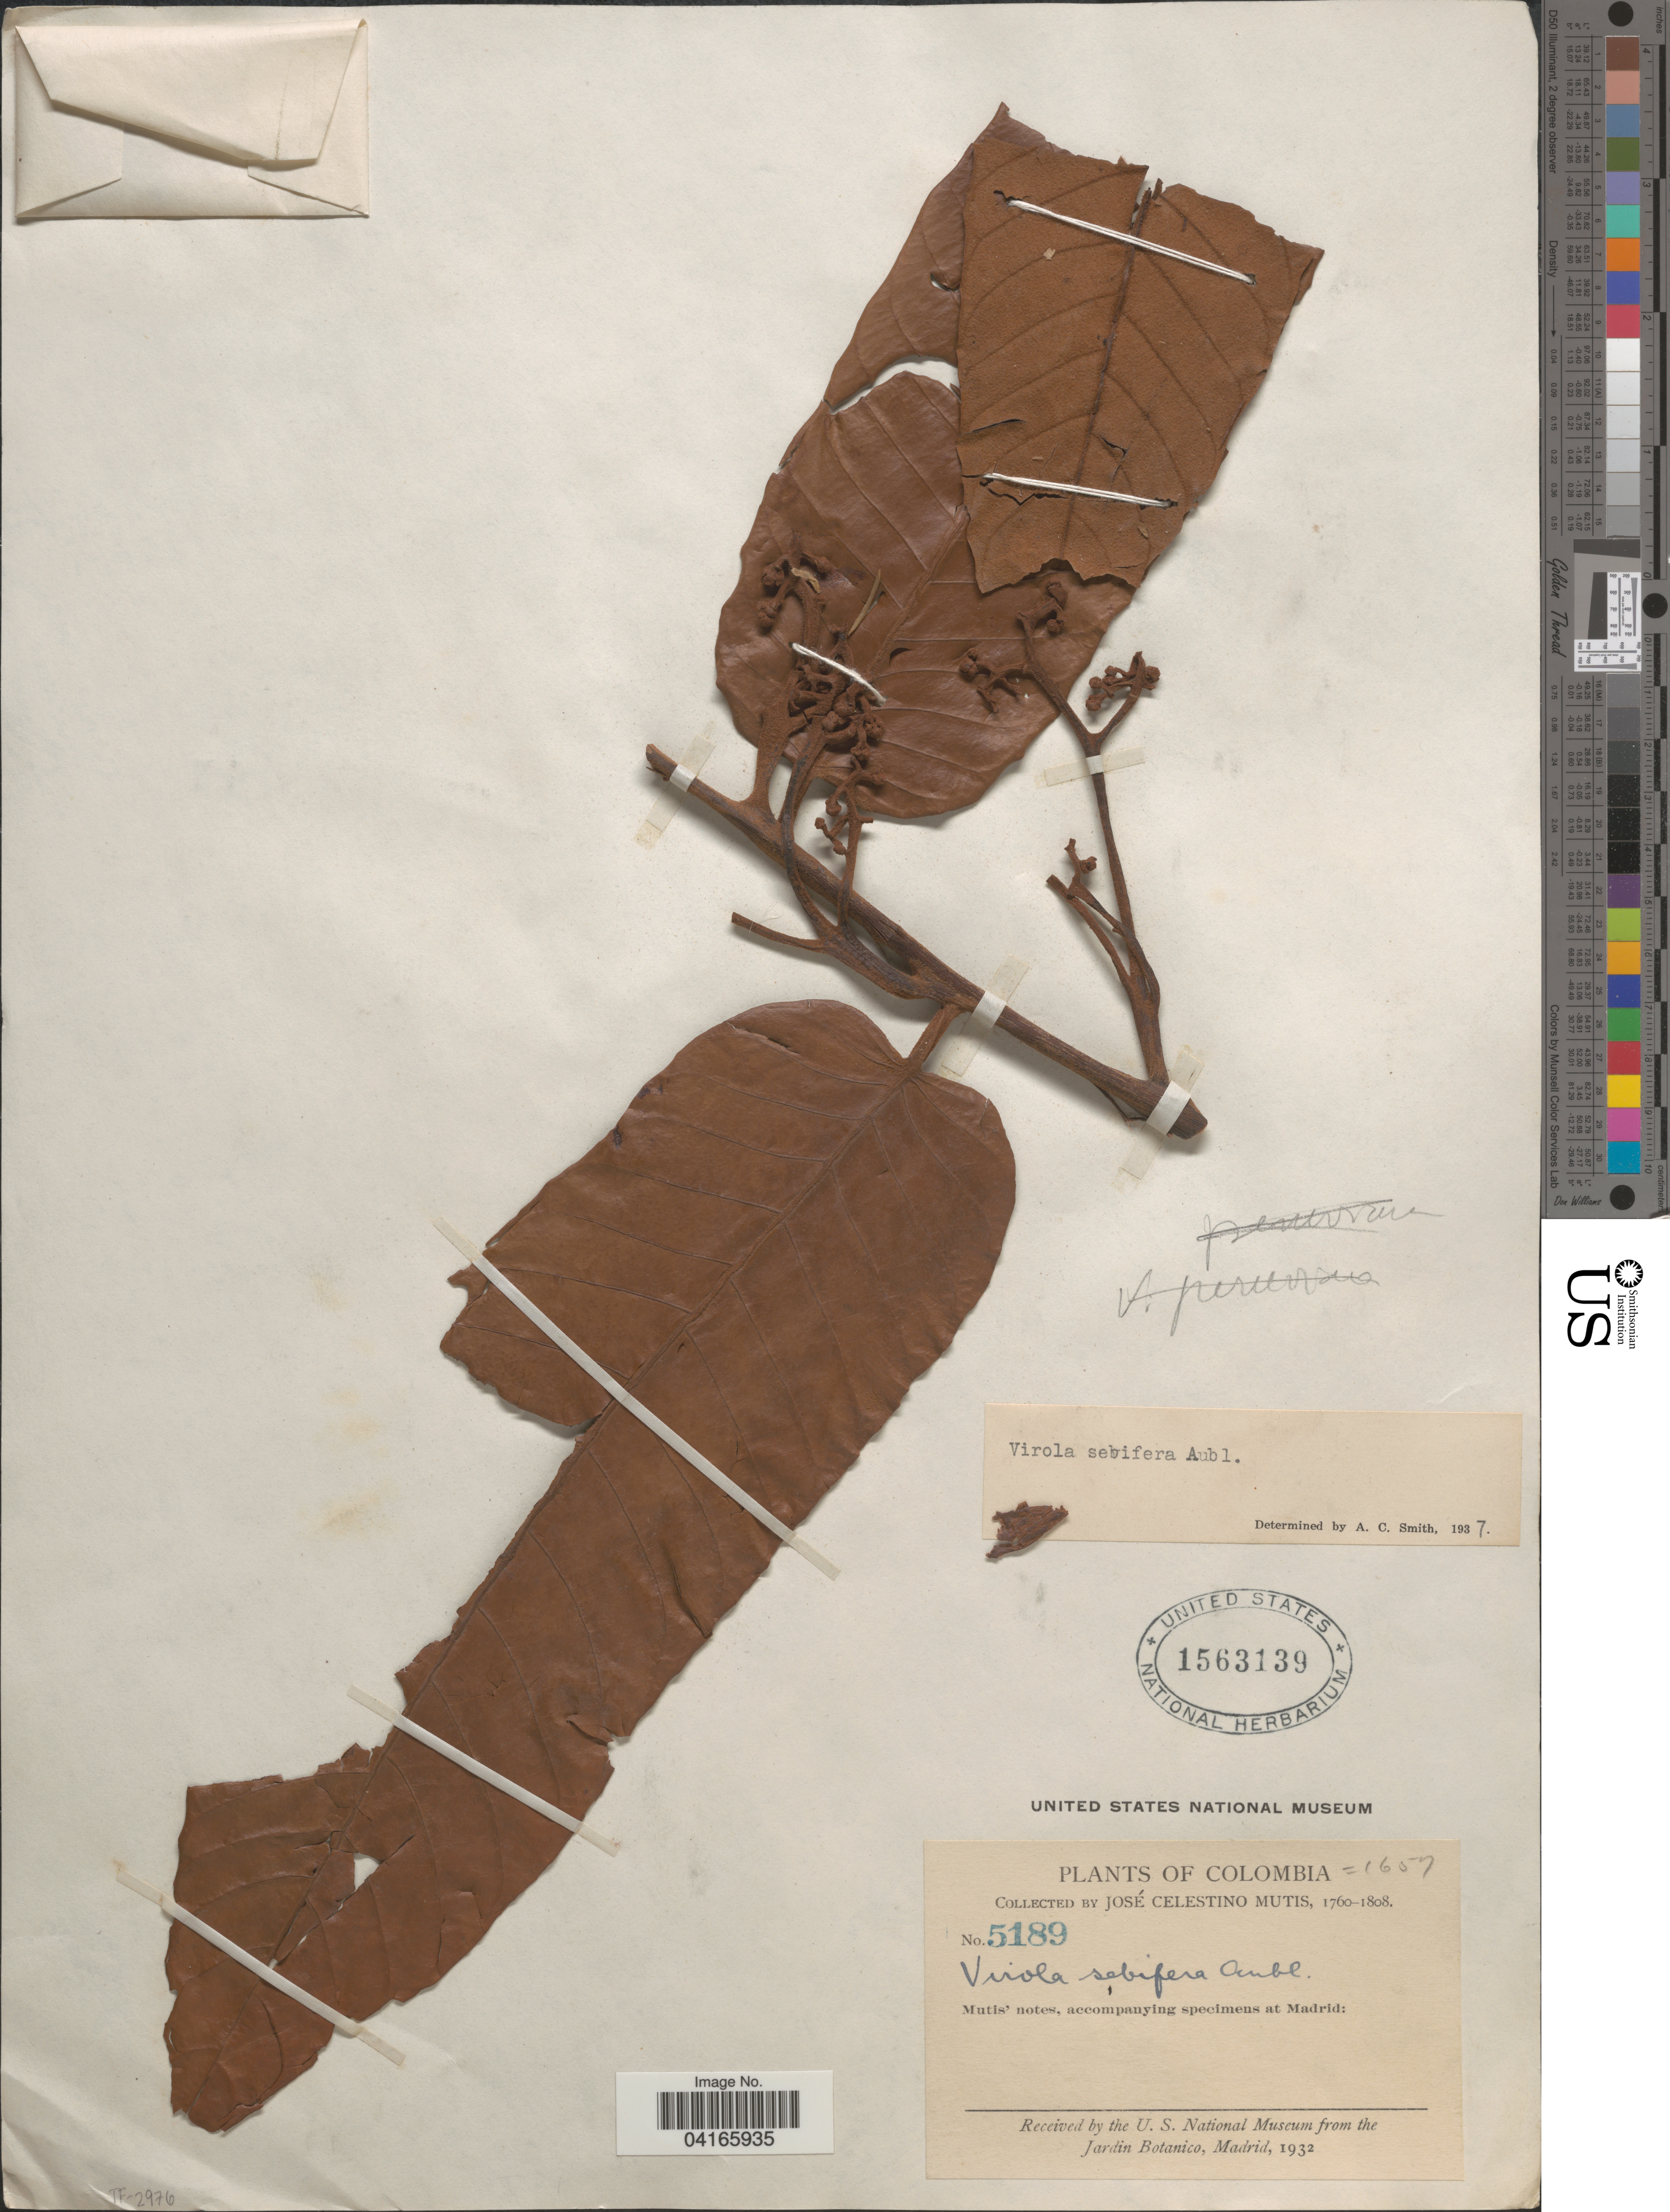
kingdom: Plantae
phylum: Tracheophyta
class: Magnoliopsida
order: Magnoliales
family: Myristicaceae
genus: Virola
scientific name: Virola sebifera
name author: Aubl.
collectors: J. C. B. Mutis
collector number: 5189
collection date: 1760/1808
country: Colombia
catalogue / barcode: US 1563139